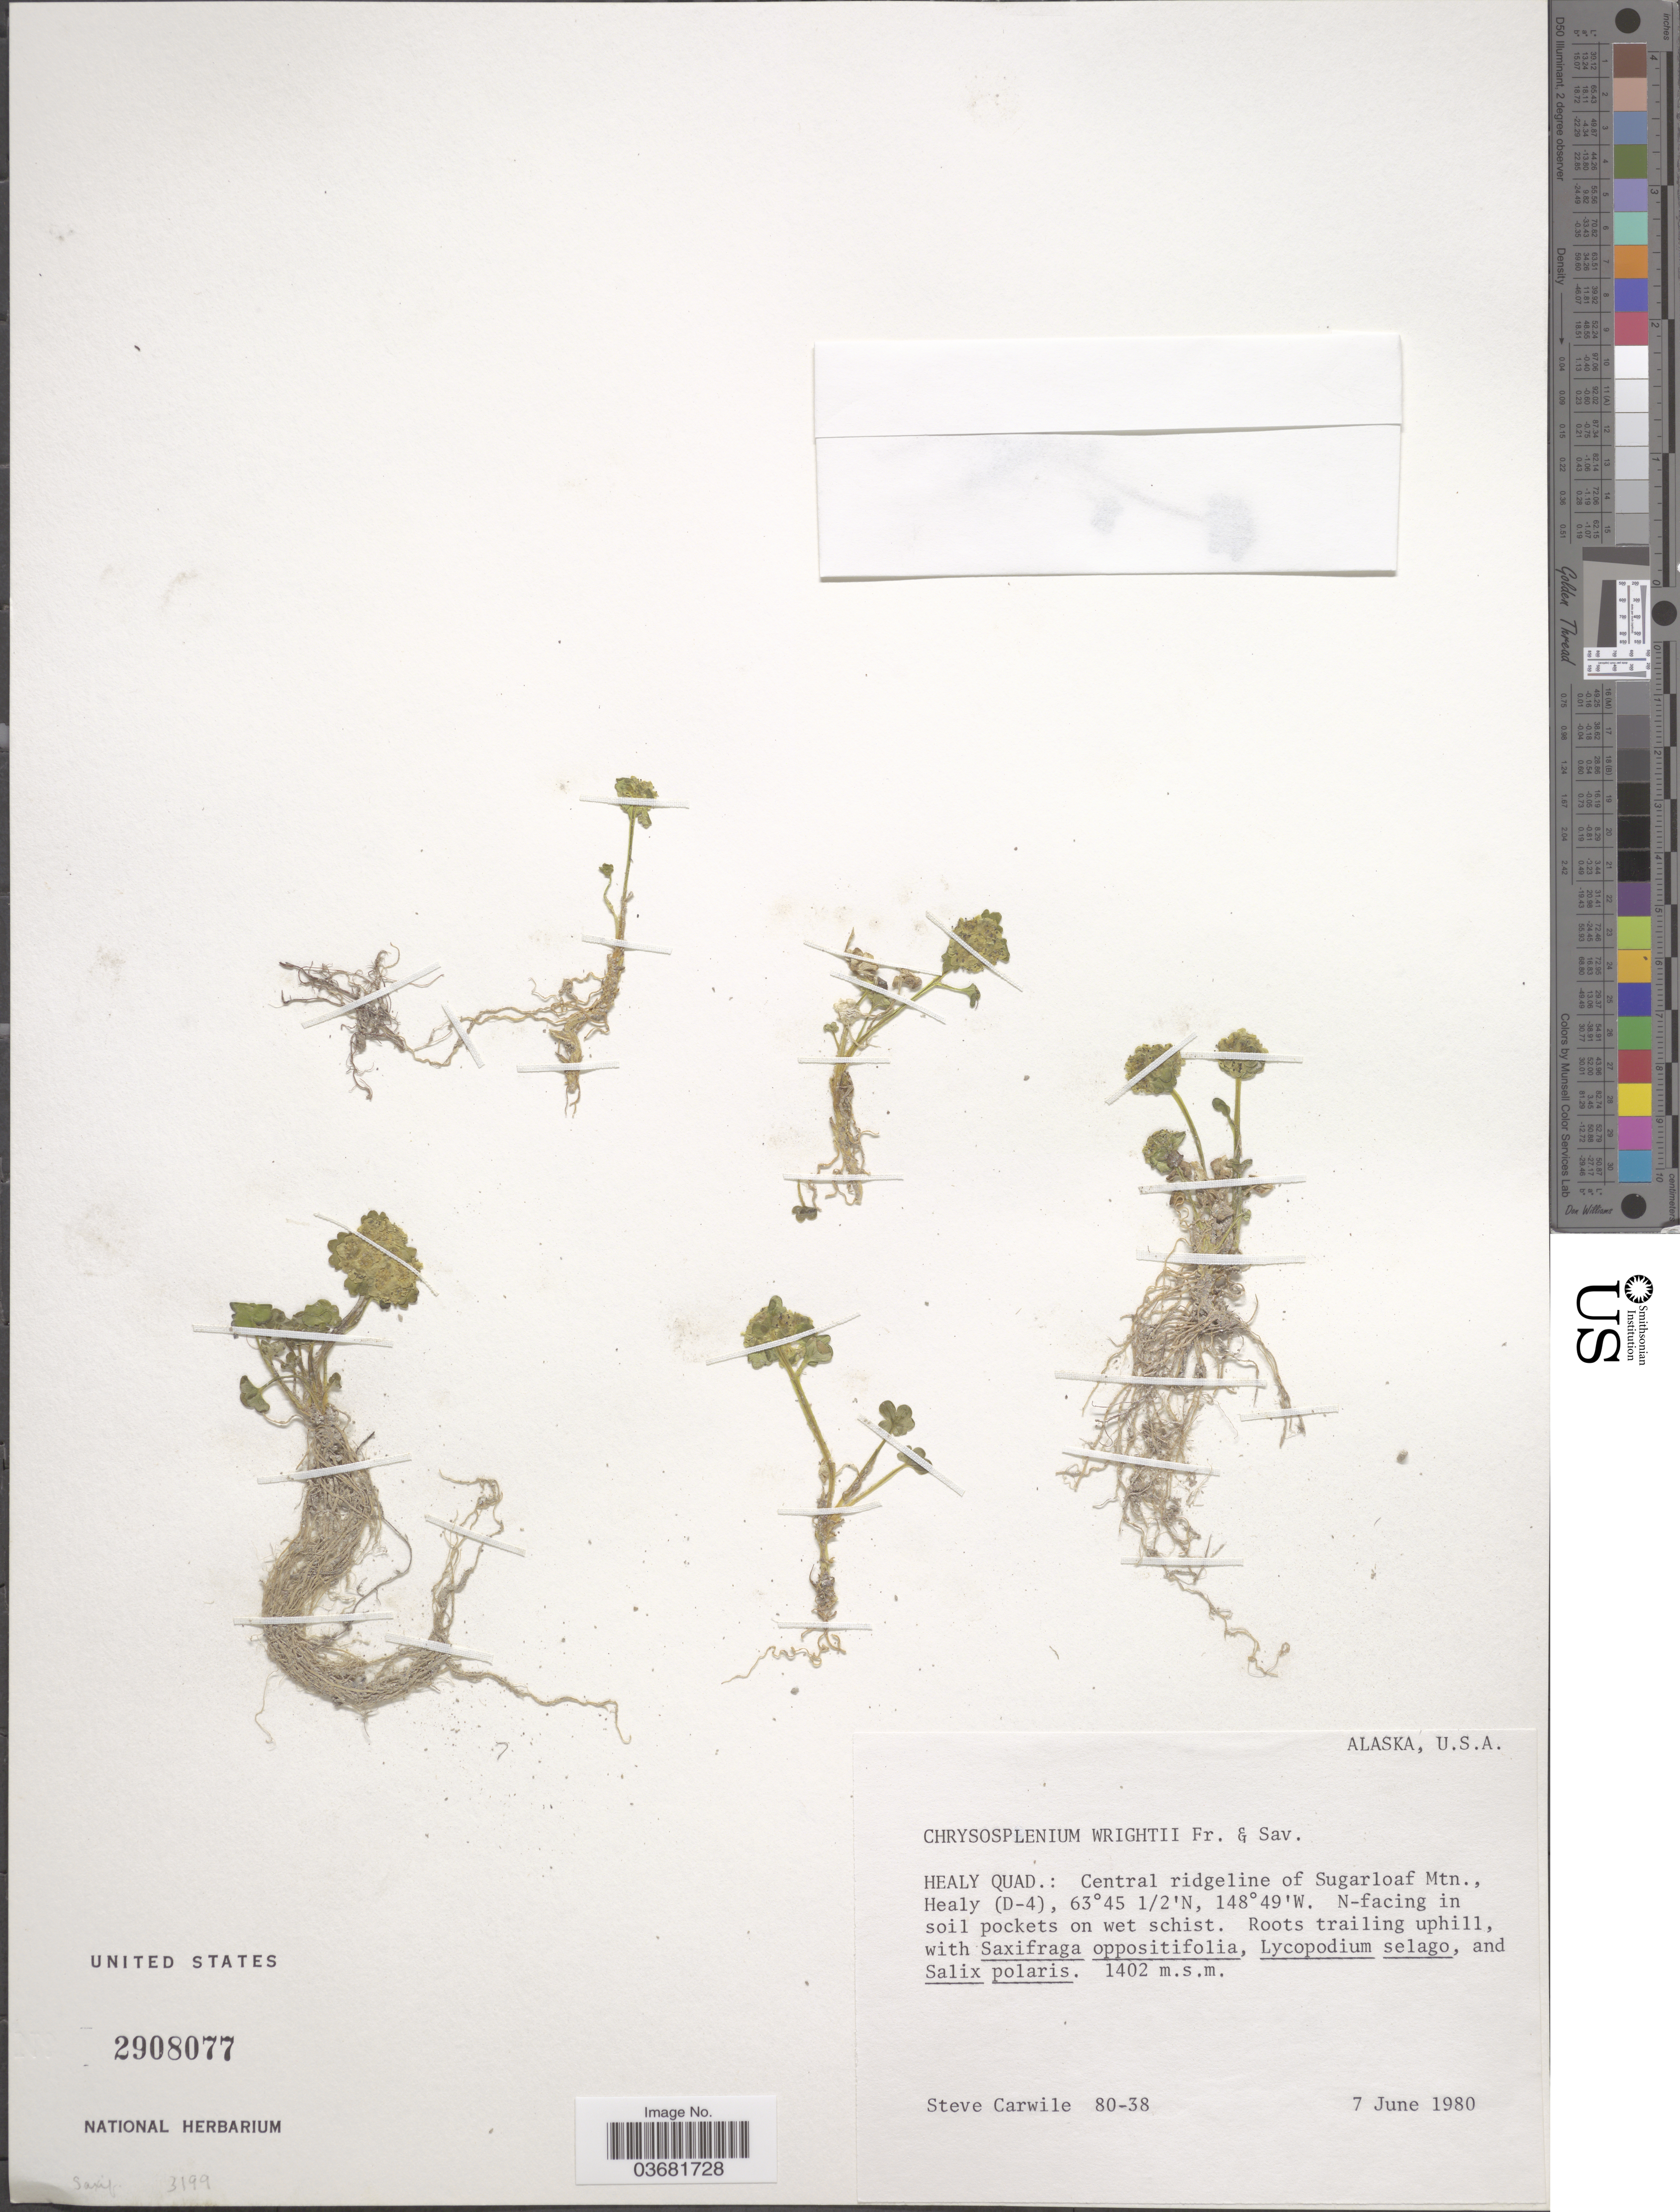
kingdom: Plantae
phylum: Tracheophyta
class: Magnoliopsida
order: Saxifragales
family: Saxifragaceae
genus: Chrysosplenium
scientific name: Chrysosplenium wrightii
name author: Franch. & Sav.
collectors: S. Carwile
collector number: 80-38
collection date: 1980-06-07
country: United States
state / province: Alaska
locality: Healy Quad.: Central ridgeline of Sugarloaf Mtn., Healy (D-4). N-facing in soil pockets on wet schist.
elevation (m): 1402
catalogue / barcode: US 2908077